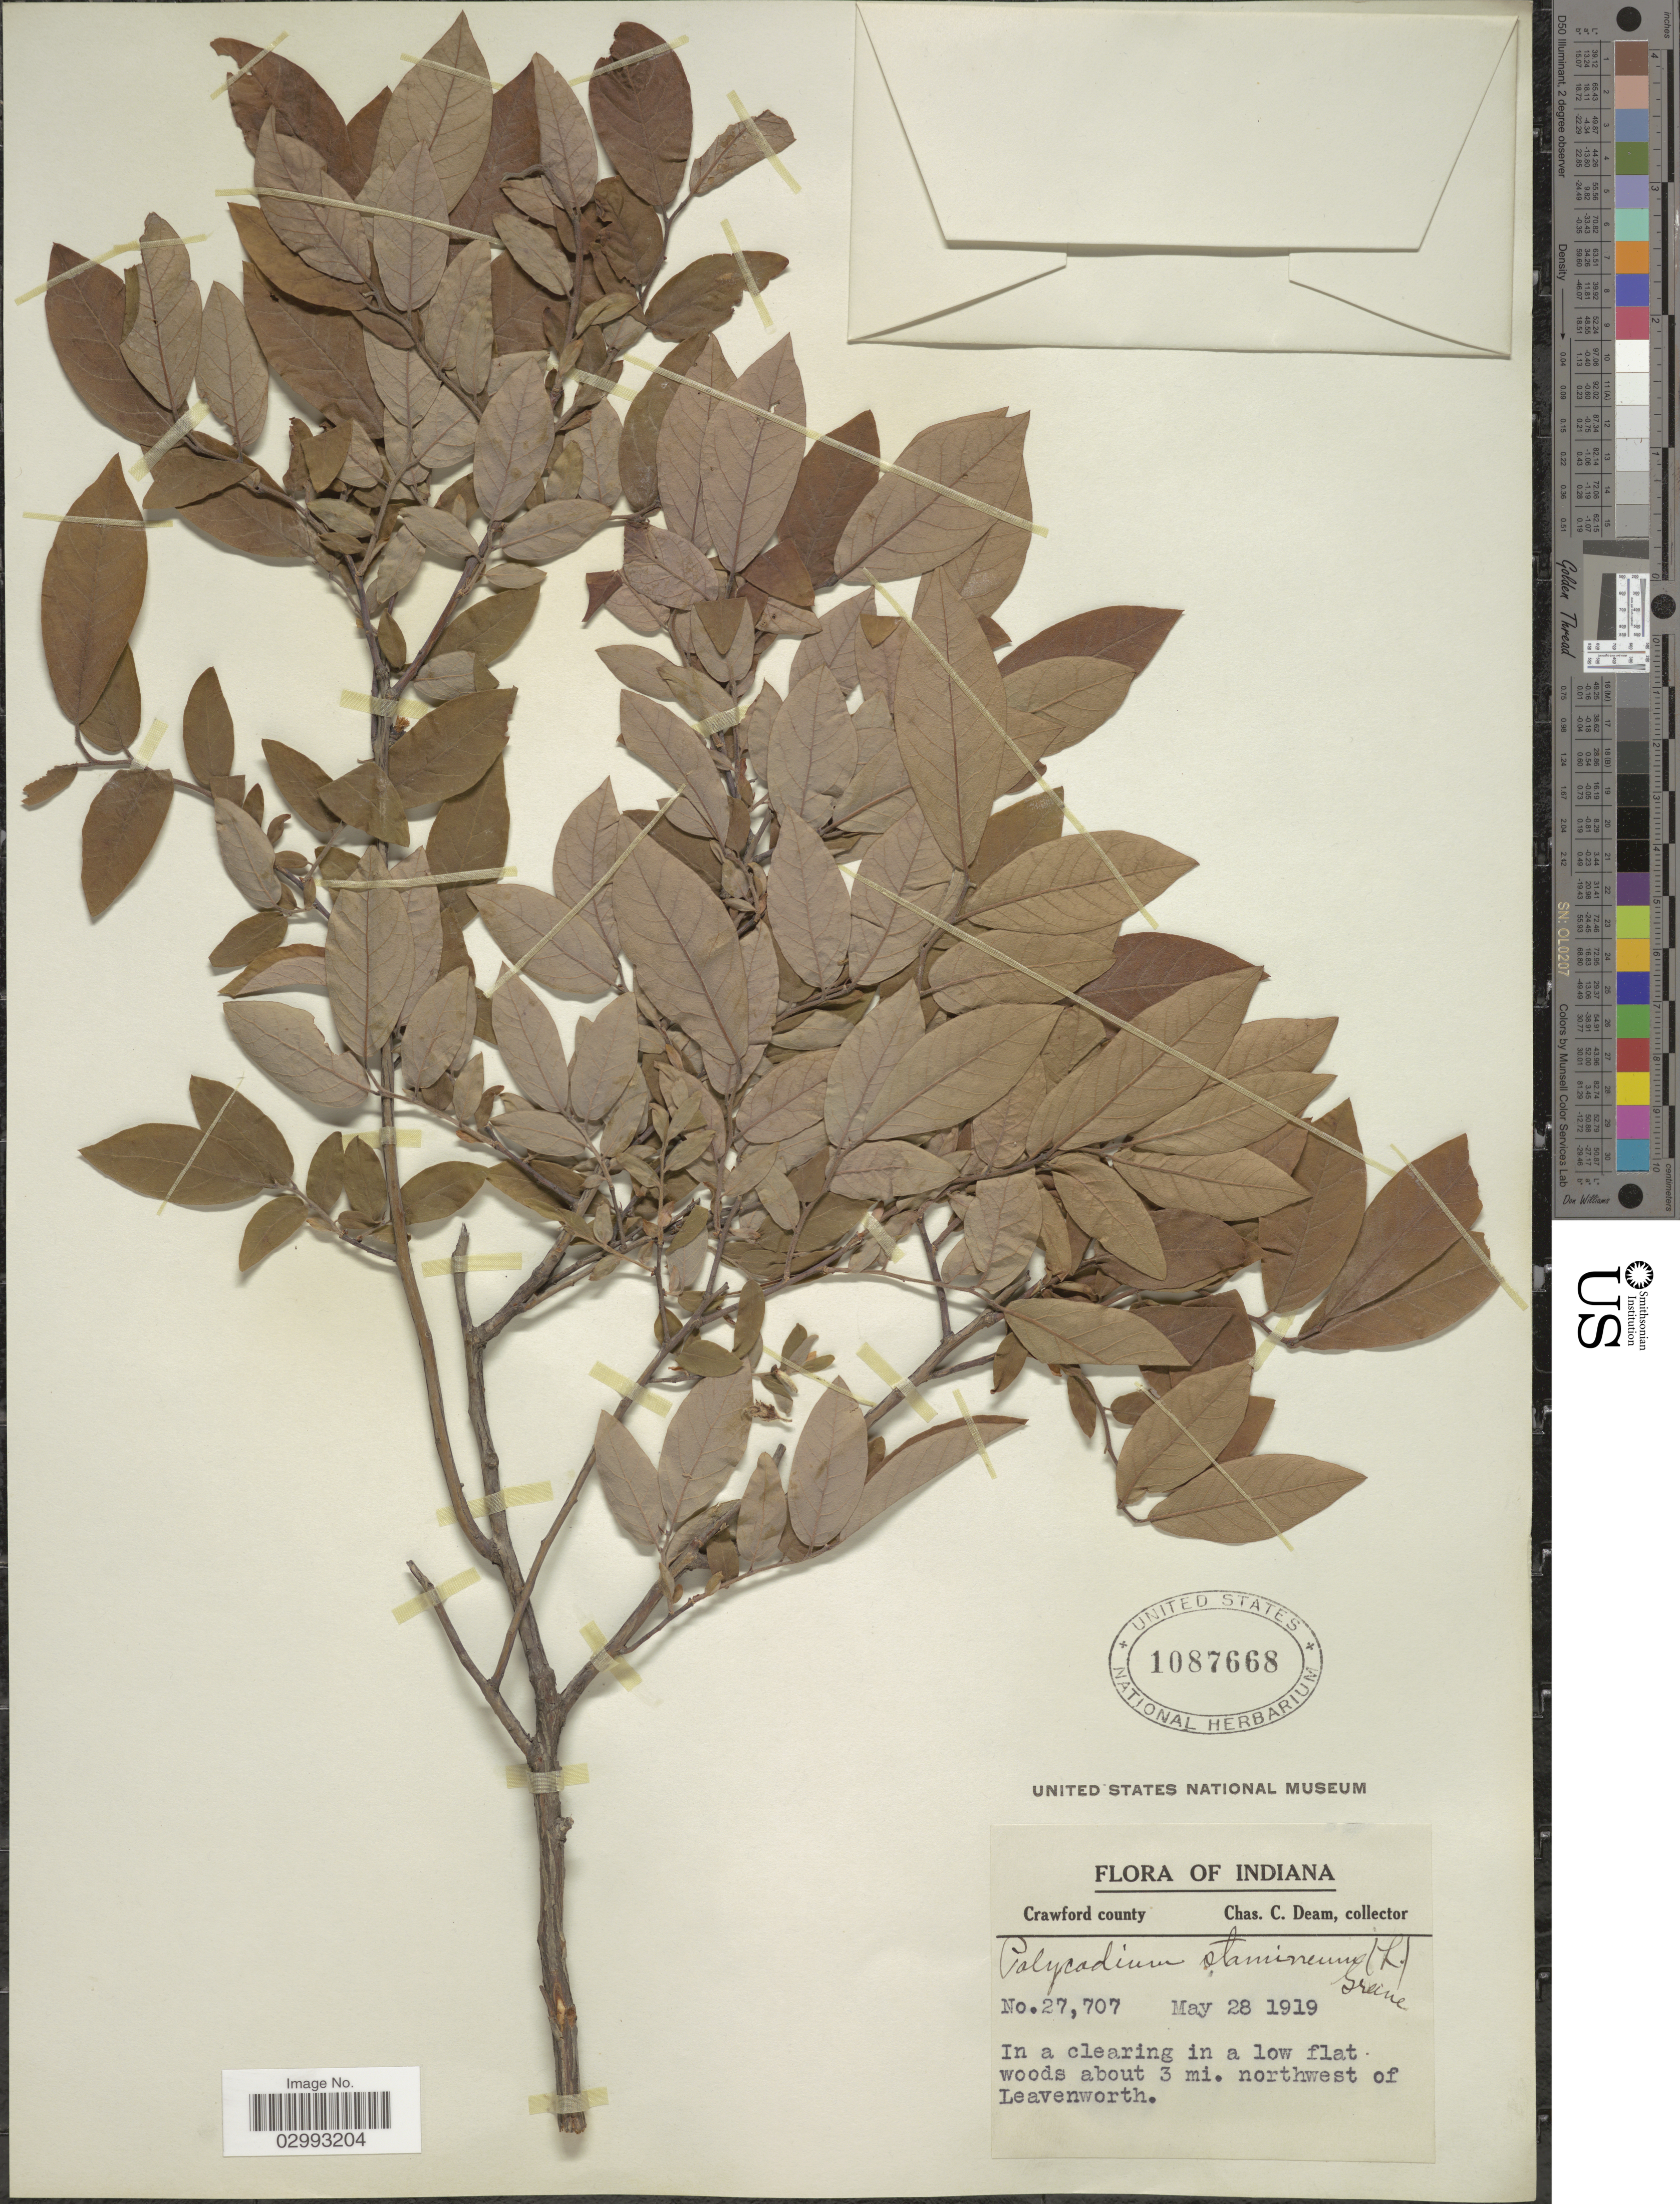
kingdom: Plantae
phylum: Tracheophyta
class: Magnoliopsida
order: Ericales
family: Ericaceae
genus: Polycodium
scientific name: Polycodium stamineum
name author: (L.) Greene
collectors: C. C. Deam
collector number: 27707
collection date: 1919-05-28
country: United States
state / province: Indiana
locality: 3 mi. northwest of Leavenworth.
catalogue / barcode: US 1087668